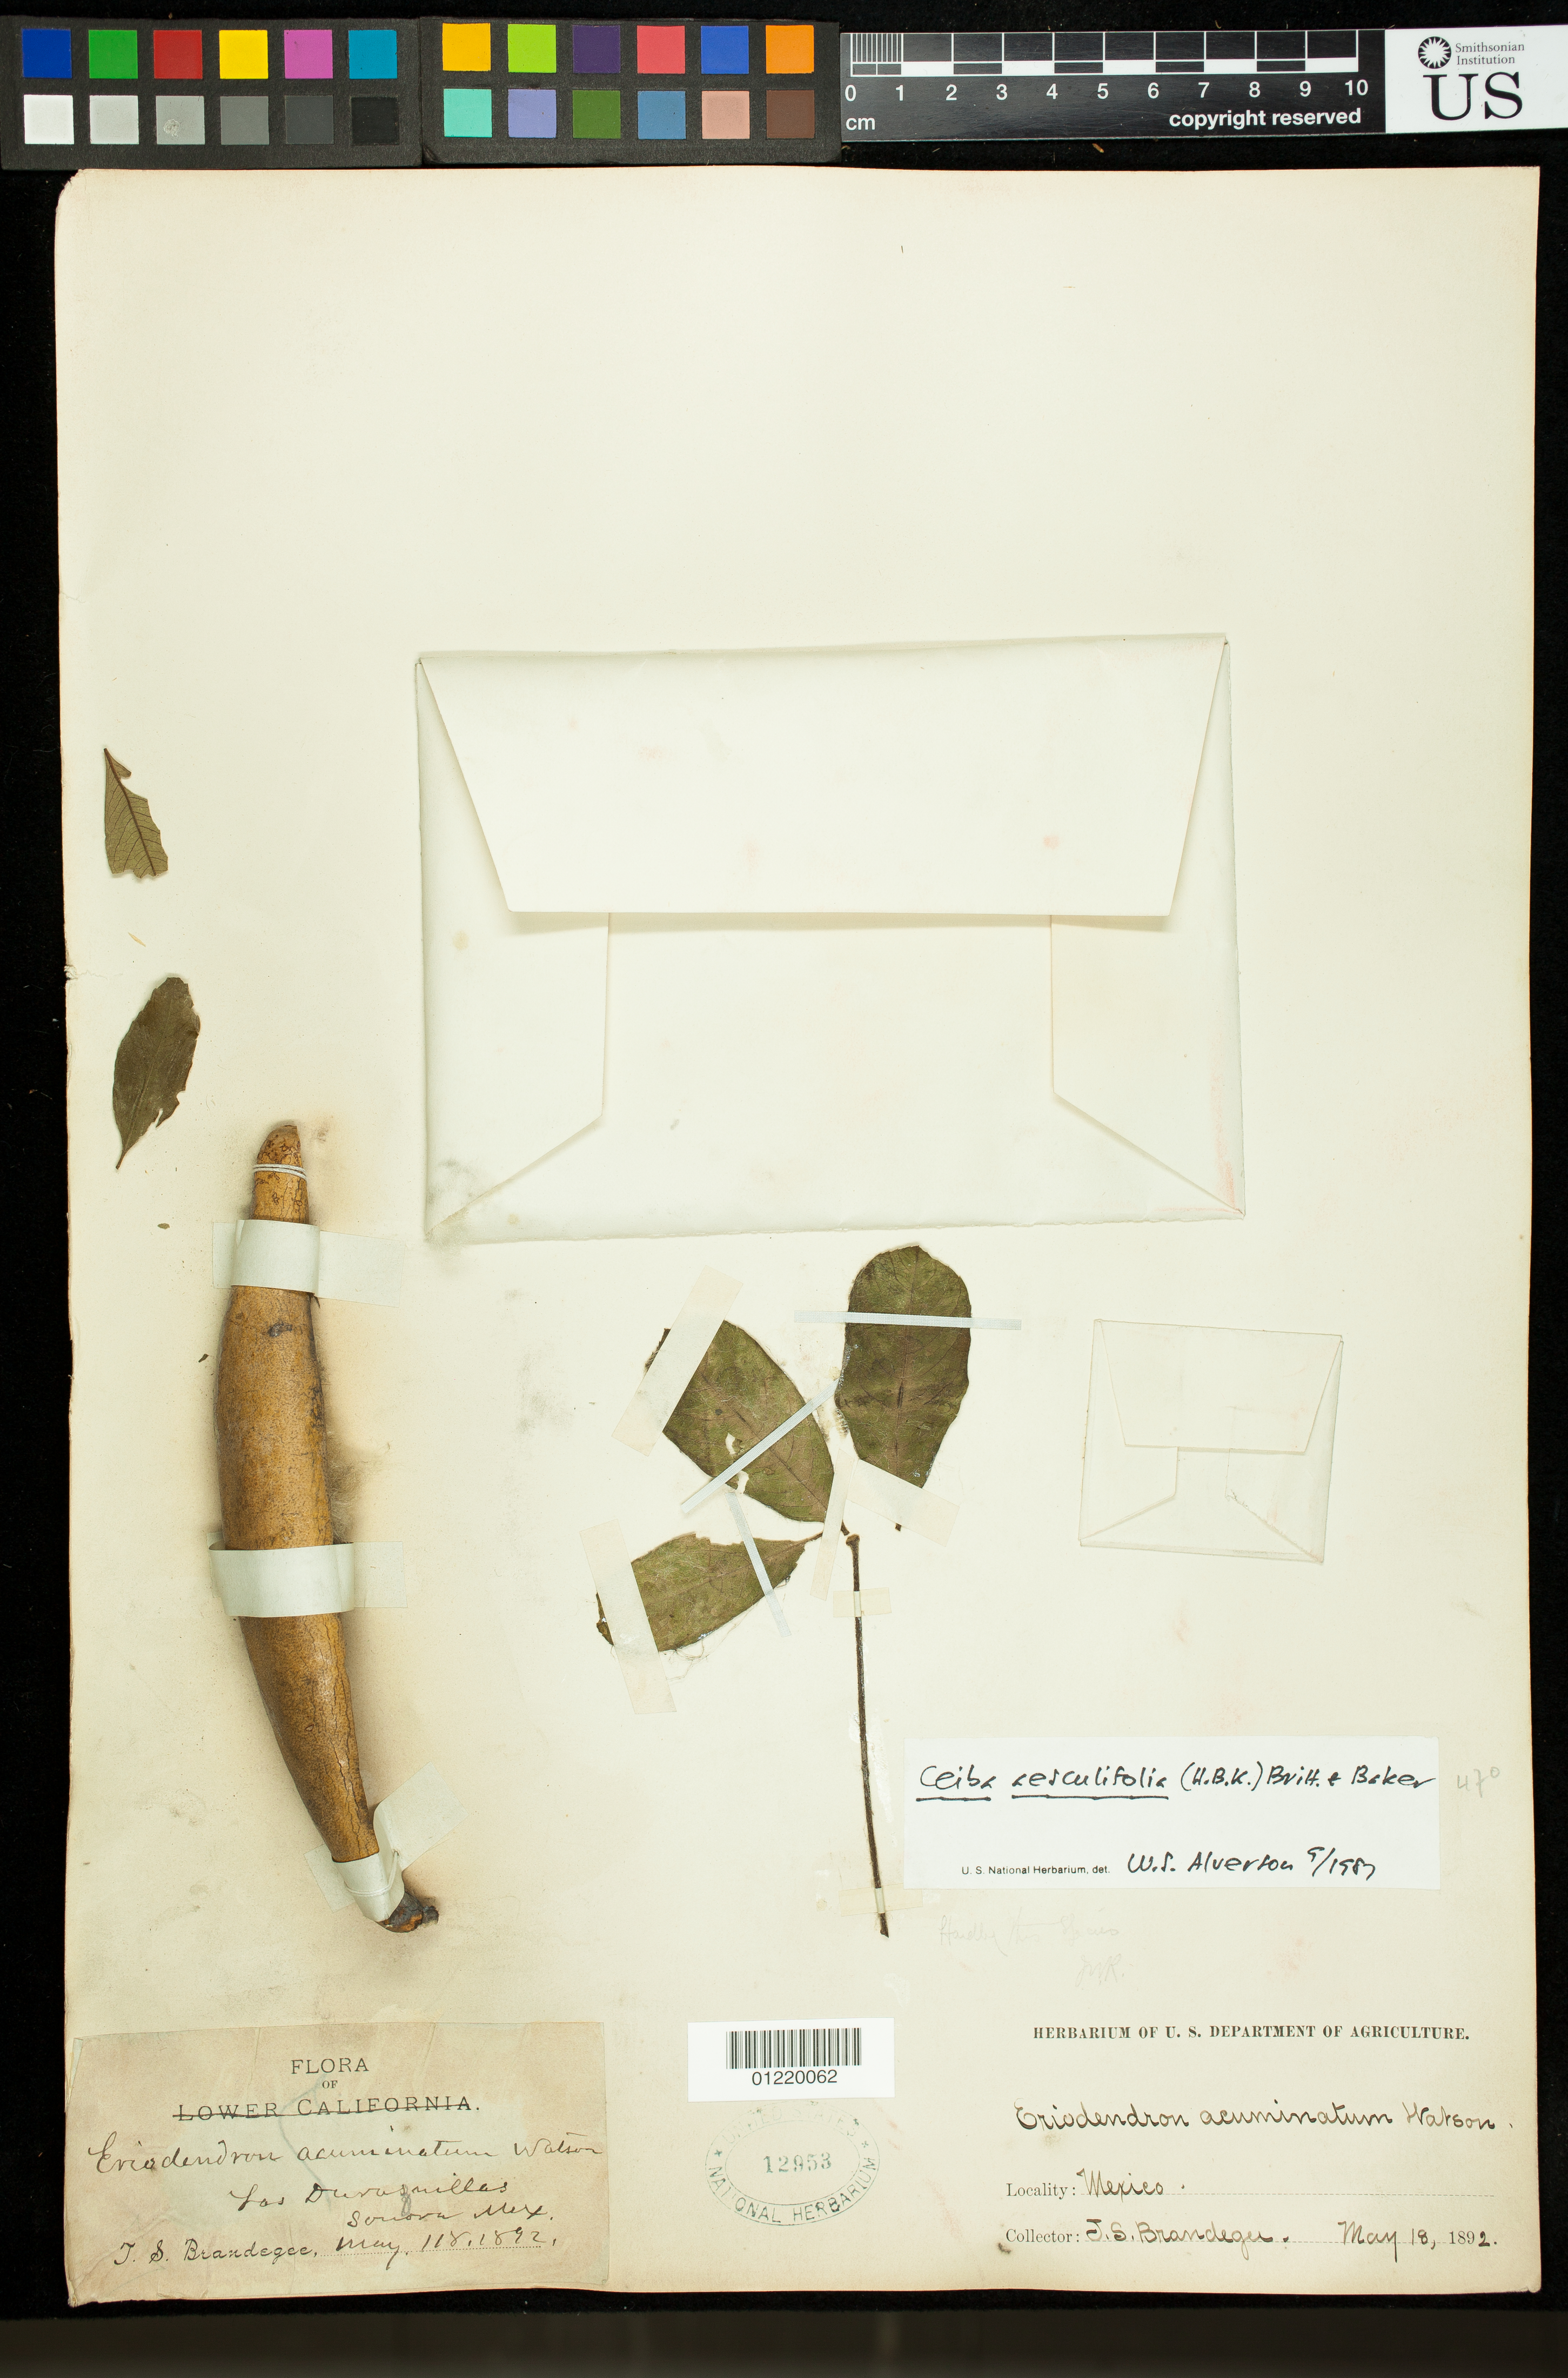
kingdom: Plantae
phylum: Tracheophyta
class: Magnoliopsida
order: Malvales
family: Malvaceae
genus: Ceiba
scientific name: Ceiba aesculifolia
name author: (Kunth) Britten & Baker f.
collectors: T. S. Brandegee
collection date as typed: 1892-05-18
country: Mexico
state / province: Sonora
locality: Las Duraquillas, Sonora, Mexico.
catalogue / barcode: US 12953